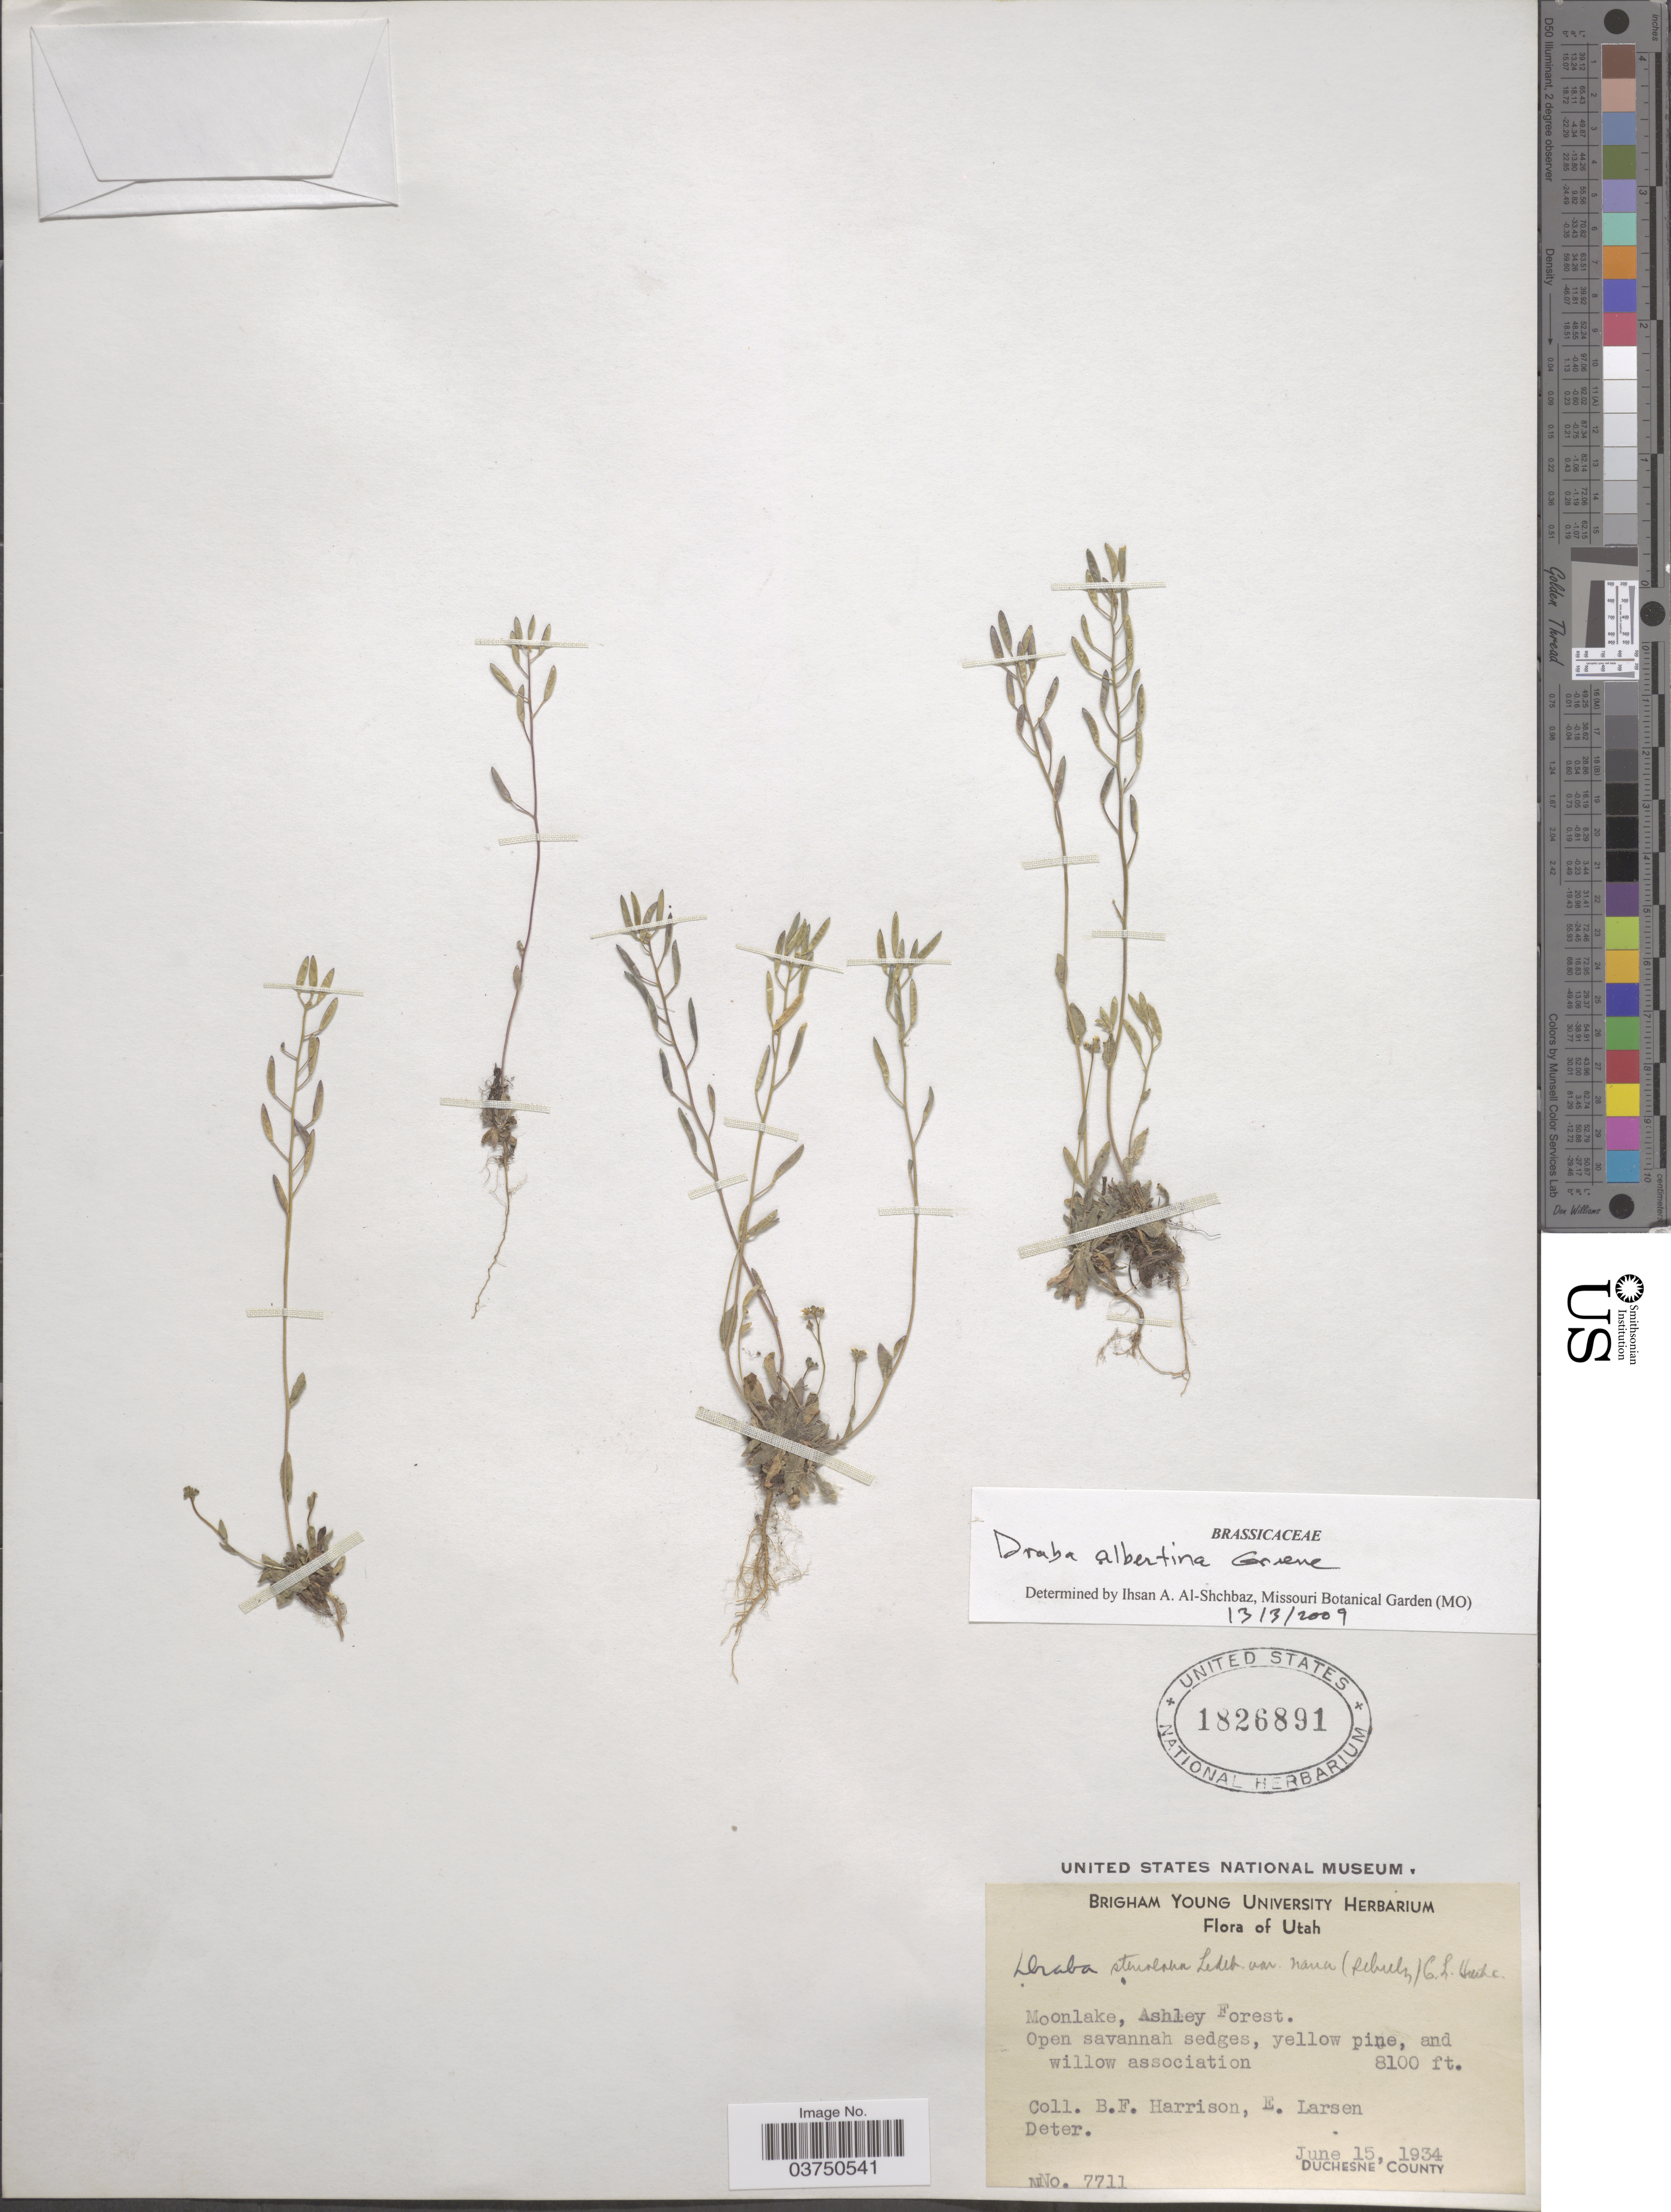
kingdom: Plantae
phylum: Tracheophyta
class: Magnoliopsida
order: Brassicales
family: Brassicaceae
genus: Draba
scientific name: Draba albertina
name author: Greene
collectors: B. F. Harrison & E. Larsen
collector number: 7711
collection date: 1934-06-15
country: United States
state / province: Utah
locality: Moonlake, Ashley Forest. Duchesne County.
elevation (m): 2469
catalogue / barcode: US 1826891